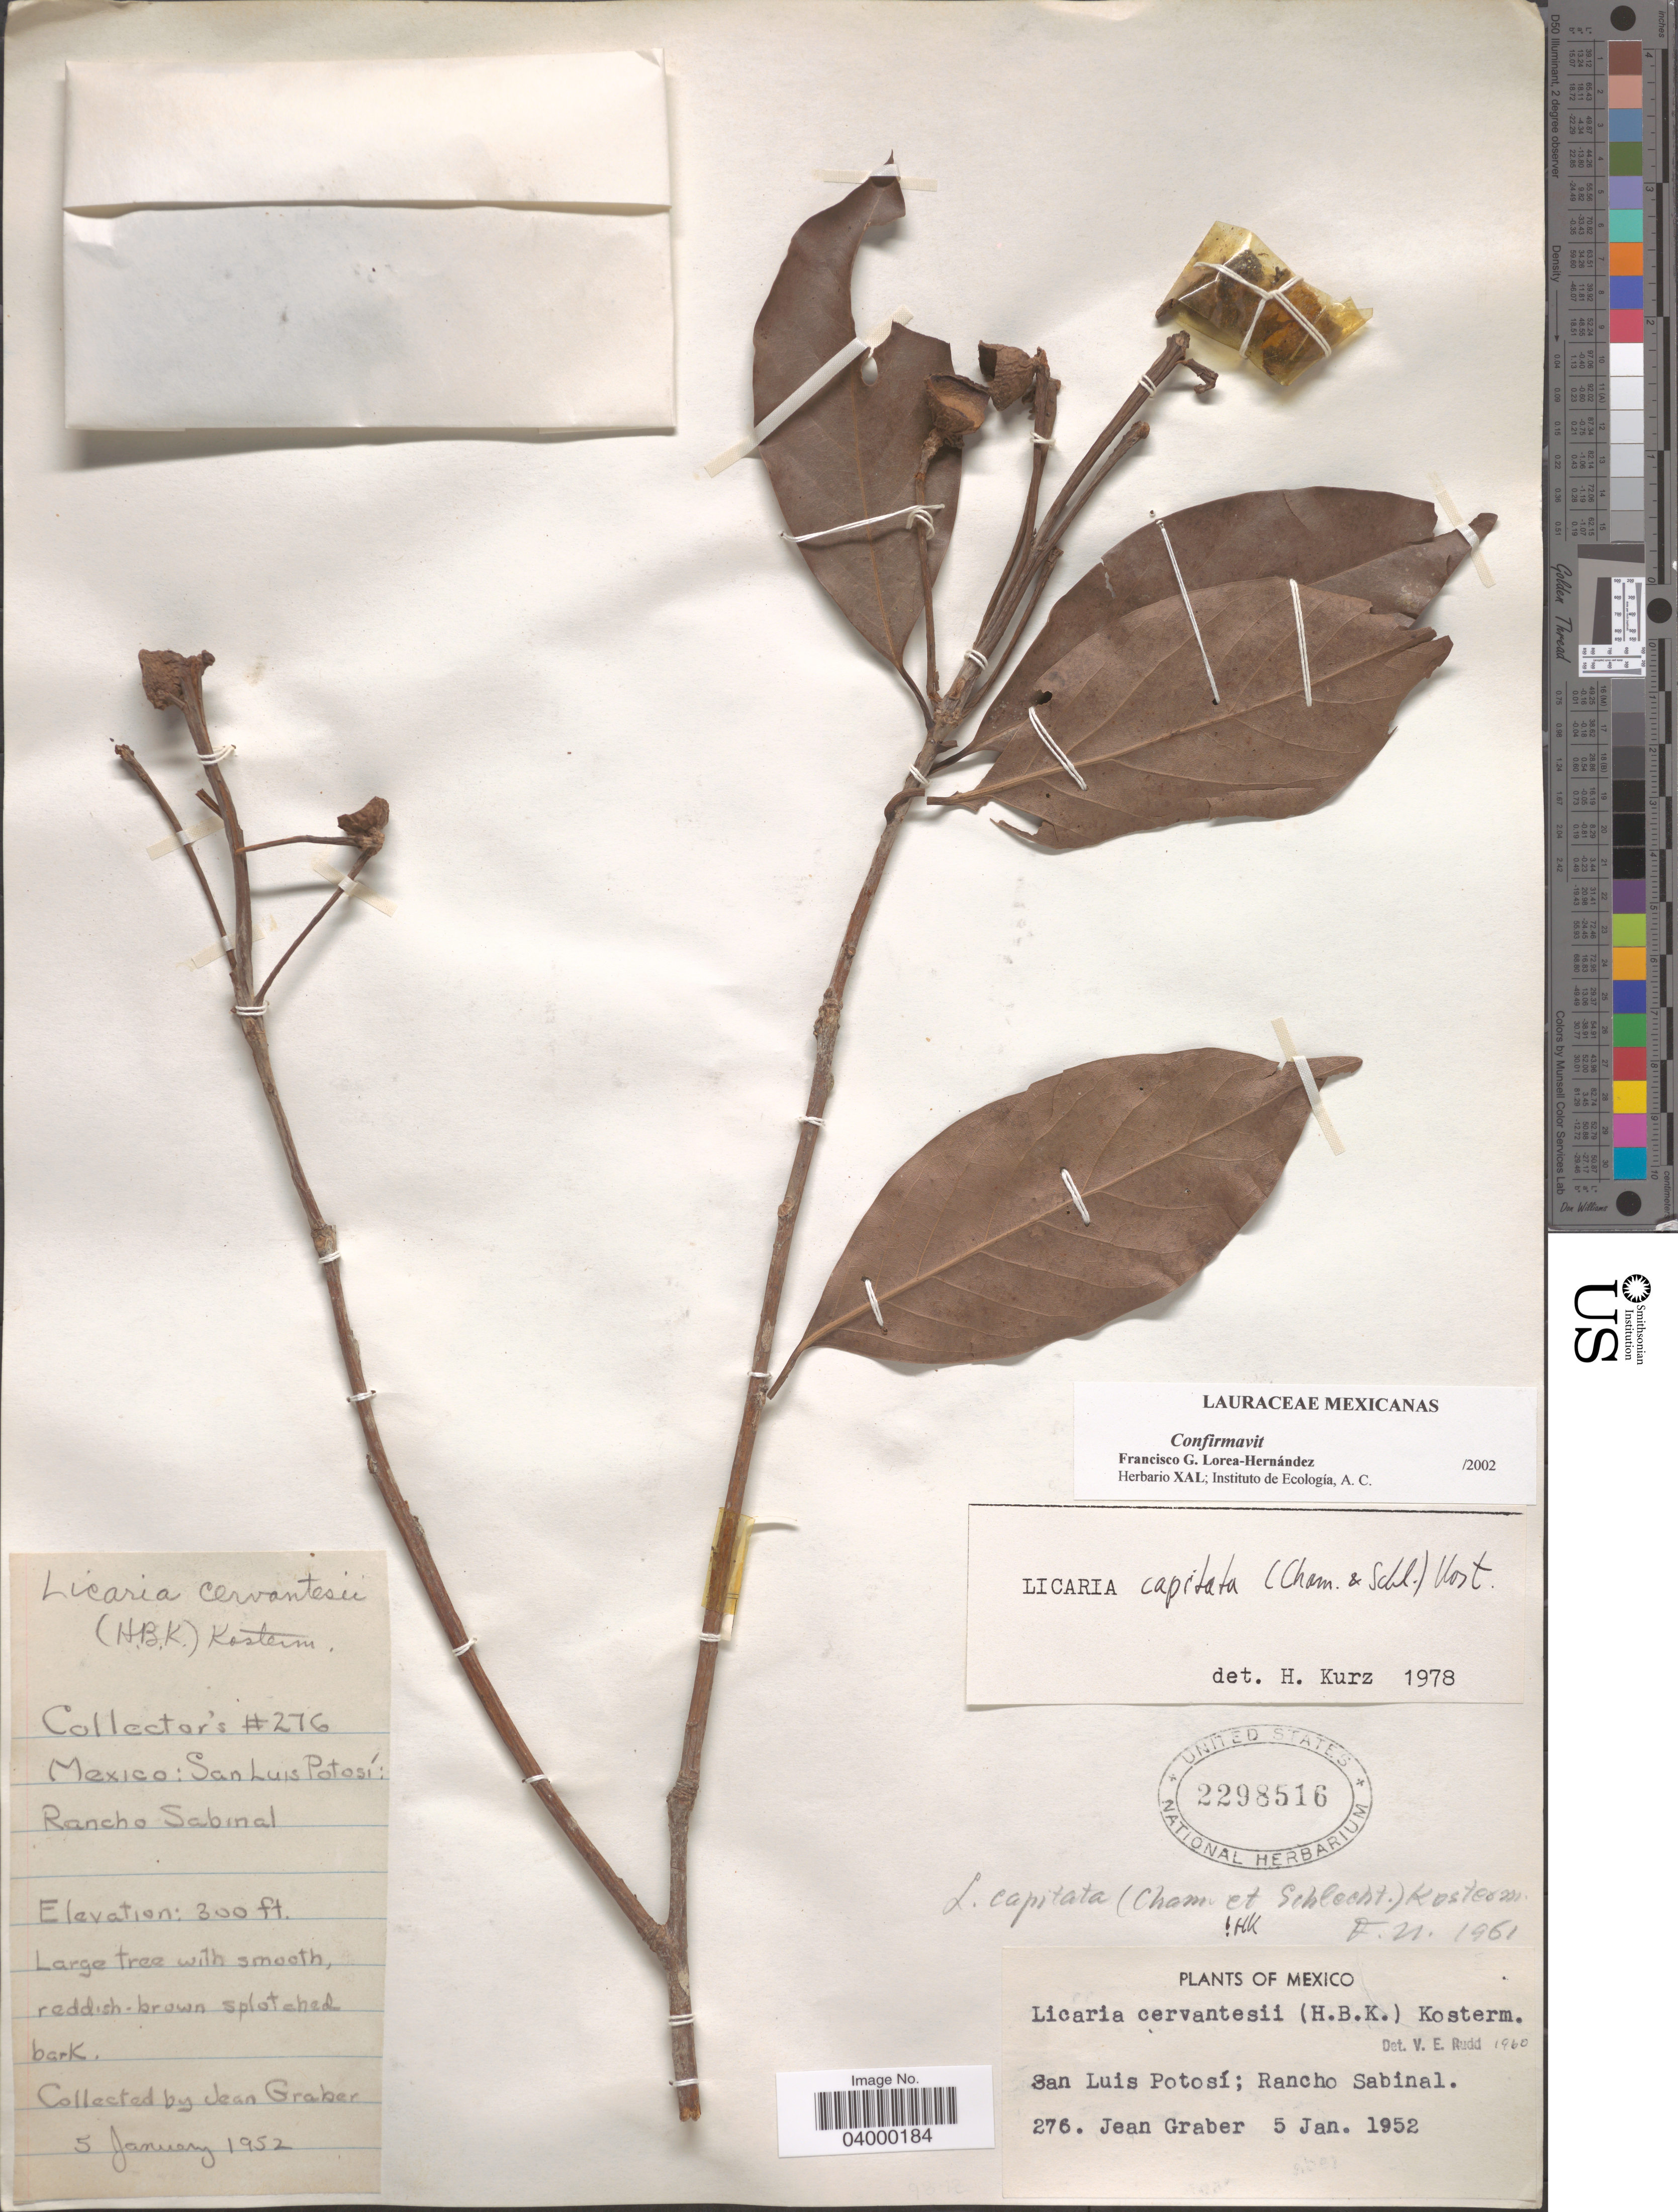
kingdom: Plantae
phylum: Tracheophyta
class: Magnoliopsida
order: Laurales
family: Lauraceae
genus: Licaria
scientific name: Licaria capitata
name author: (Schltdl. & Cham.) Kosterm.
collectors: J. Graber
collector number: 276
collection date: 1952-01-05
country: Mexico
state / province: San Luis Potosí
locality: Rancho Sabinal.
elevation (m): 91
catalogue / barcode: US 2298516